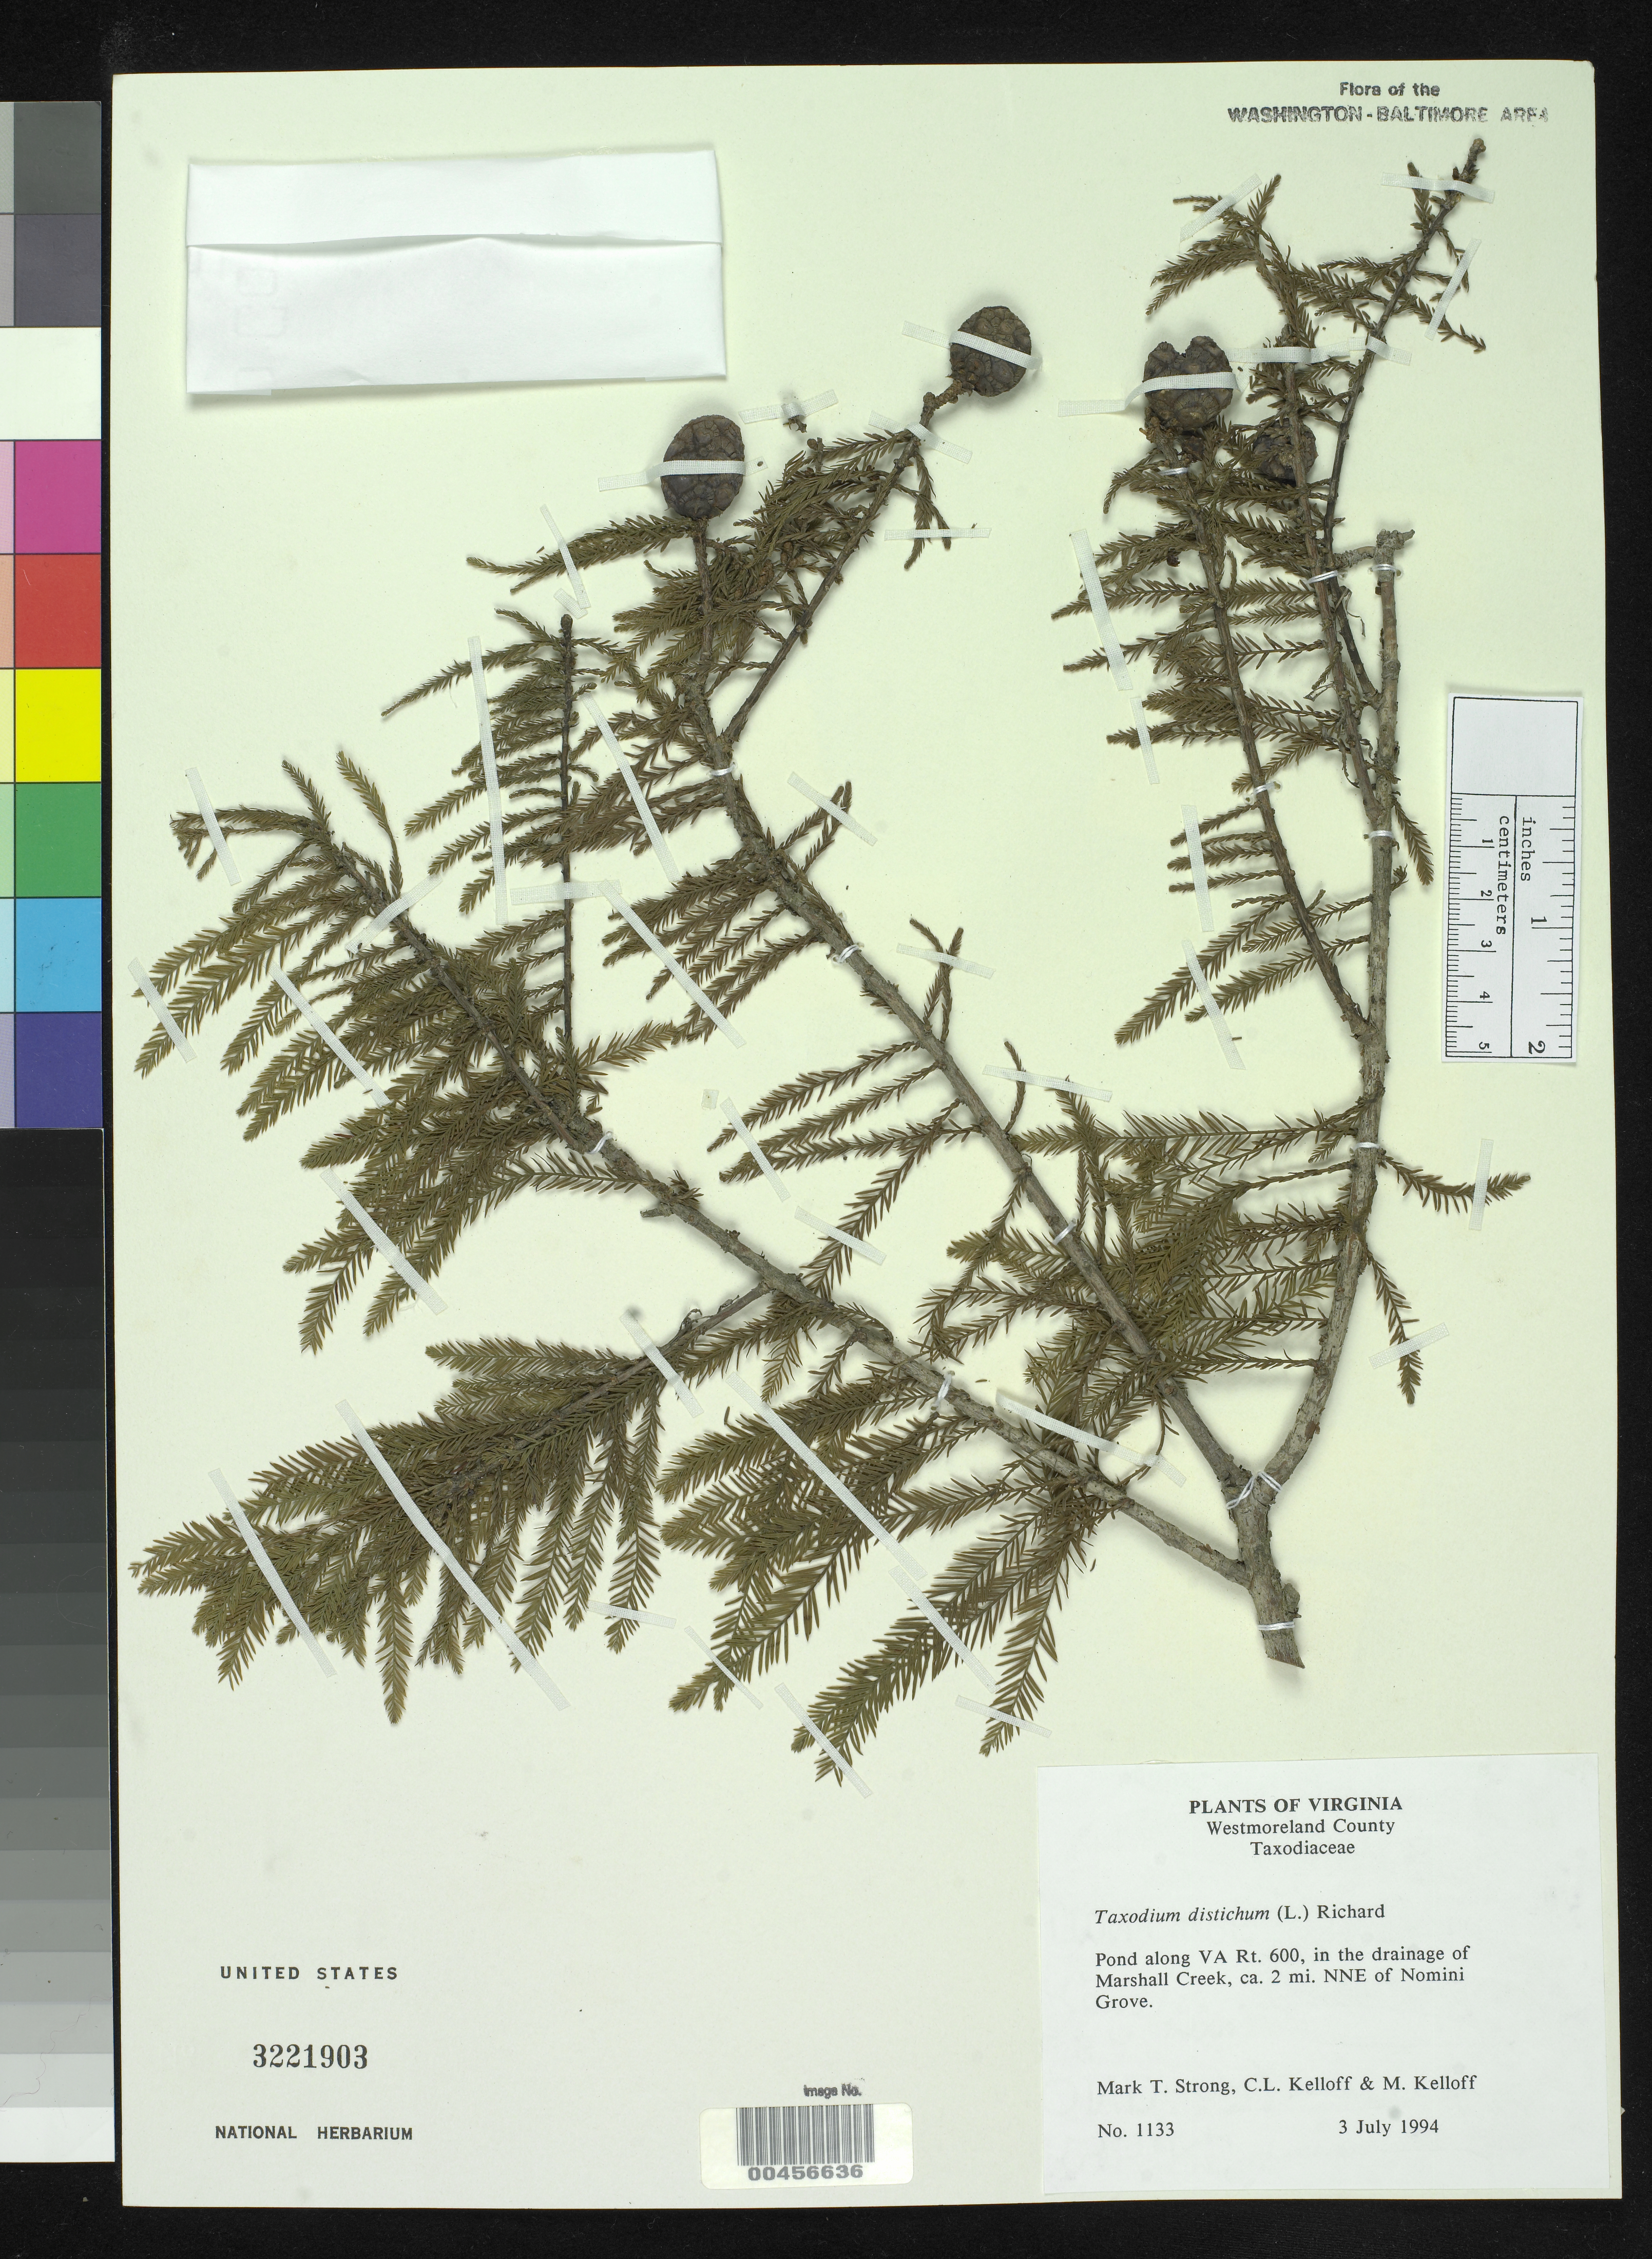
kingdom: Plantae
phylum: Tracheophyta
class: Pinopsida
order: Pinales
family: Cupressaceae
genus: Taxodium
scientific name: Taxodium distichum var. imbricarium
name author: (L.) Rich.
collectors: M. T. Strong, C. L. Kelloff & M. Kelloff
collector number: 1133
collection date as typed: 03 Jul 1994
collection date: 1994-07-03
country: United States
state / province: Virginia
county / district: Westmoreland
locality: Rt 600, Marshall Creek, NNE of Nomini Grove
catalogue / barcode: US 3221903